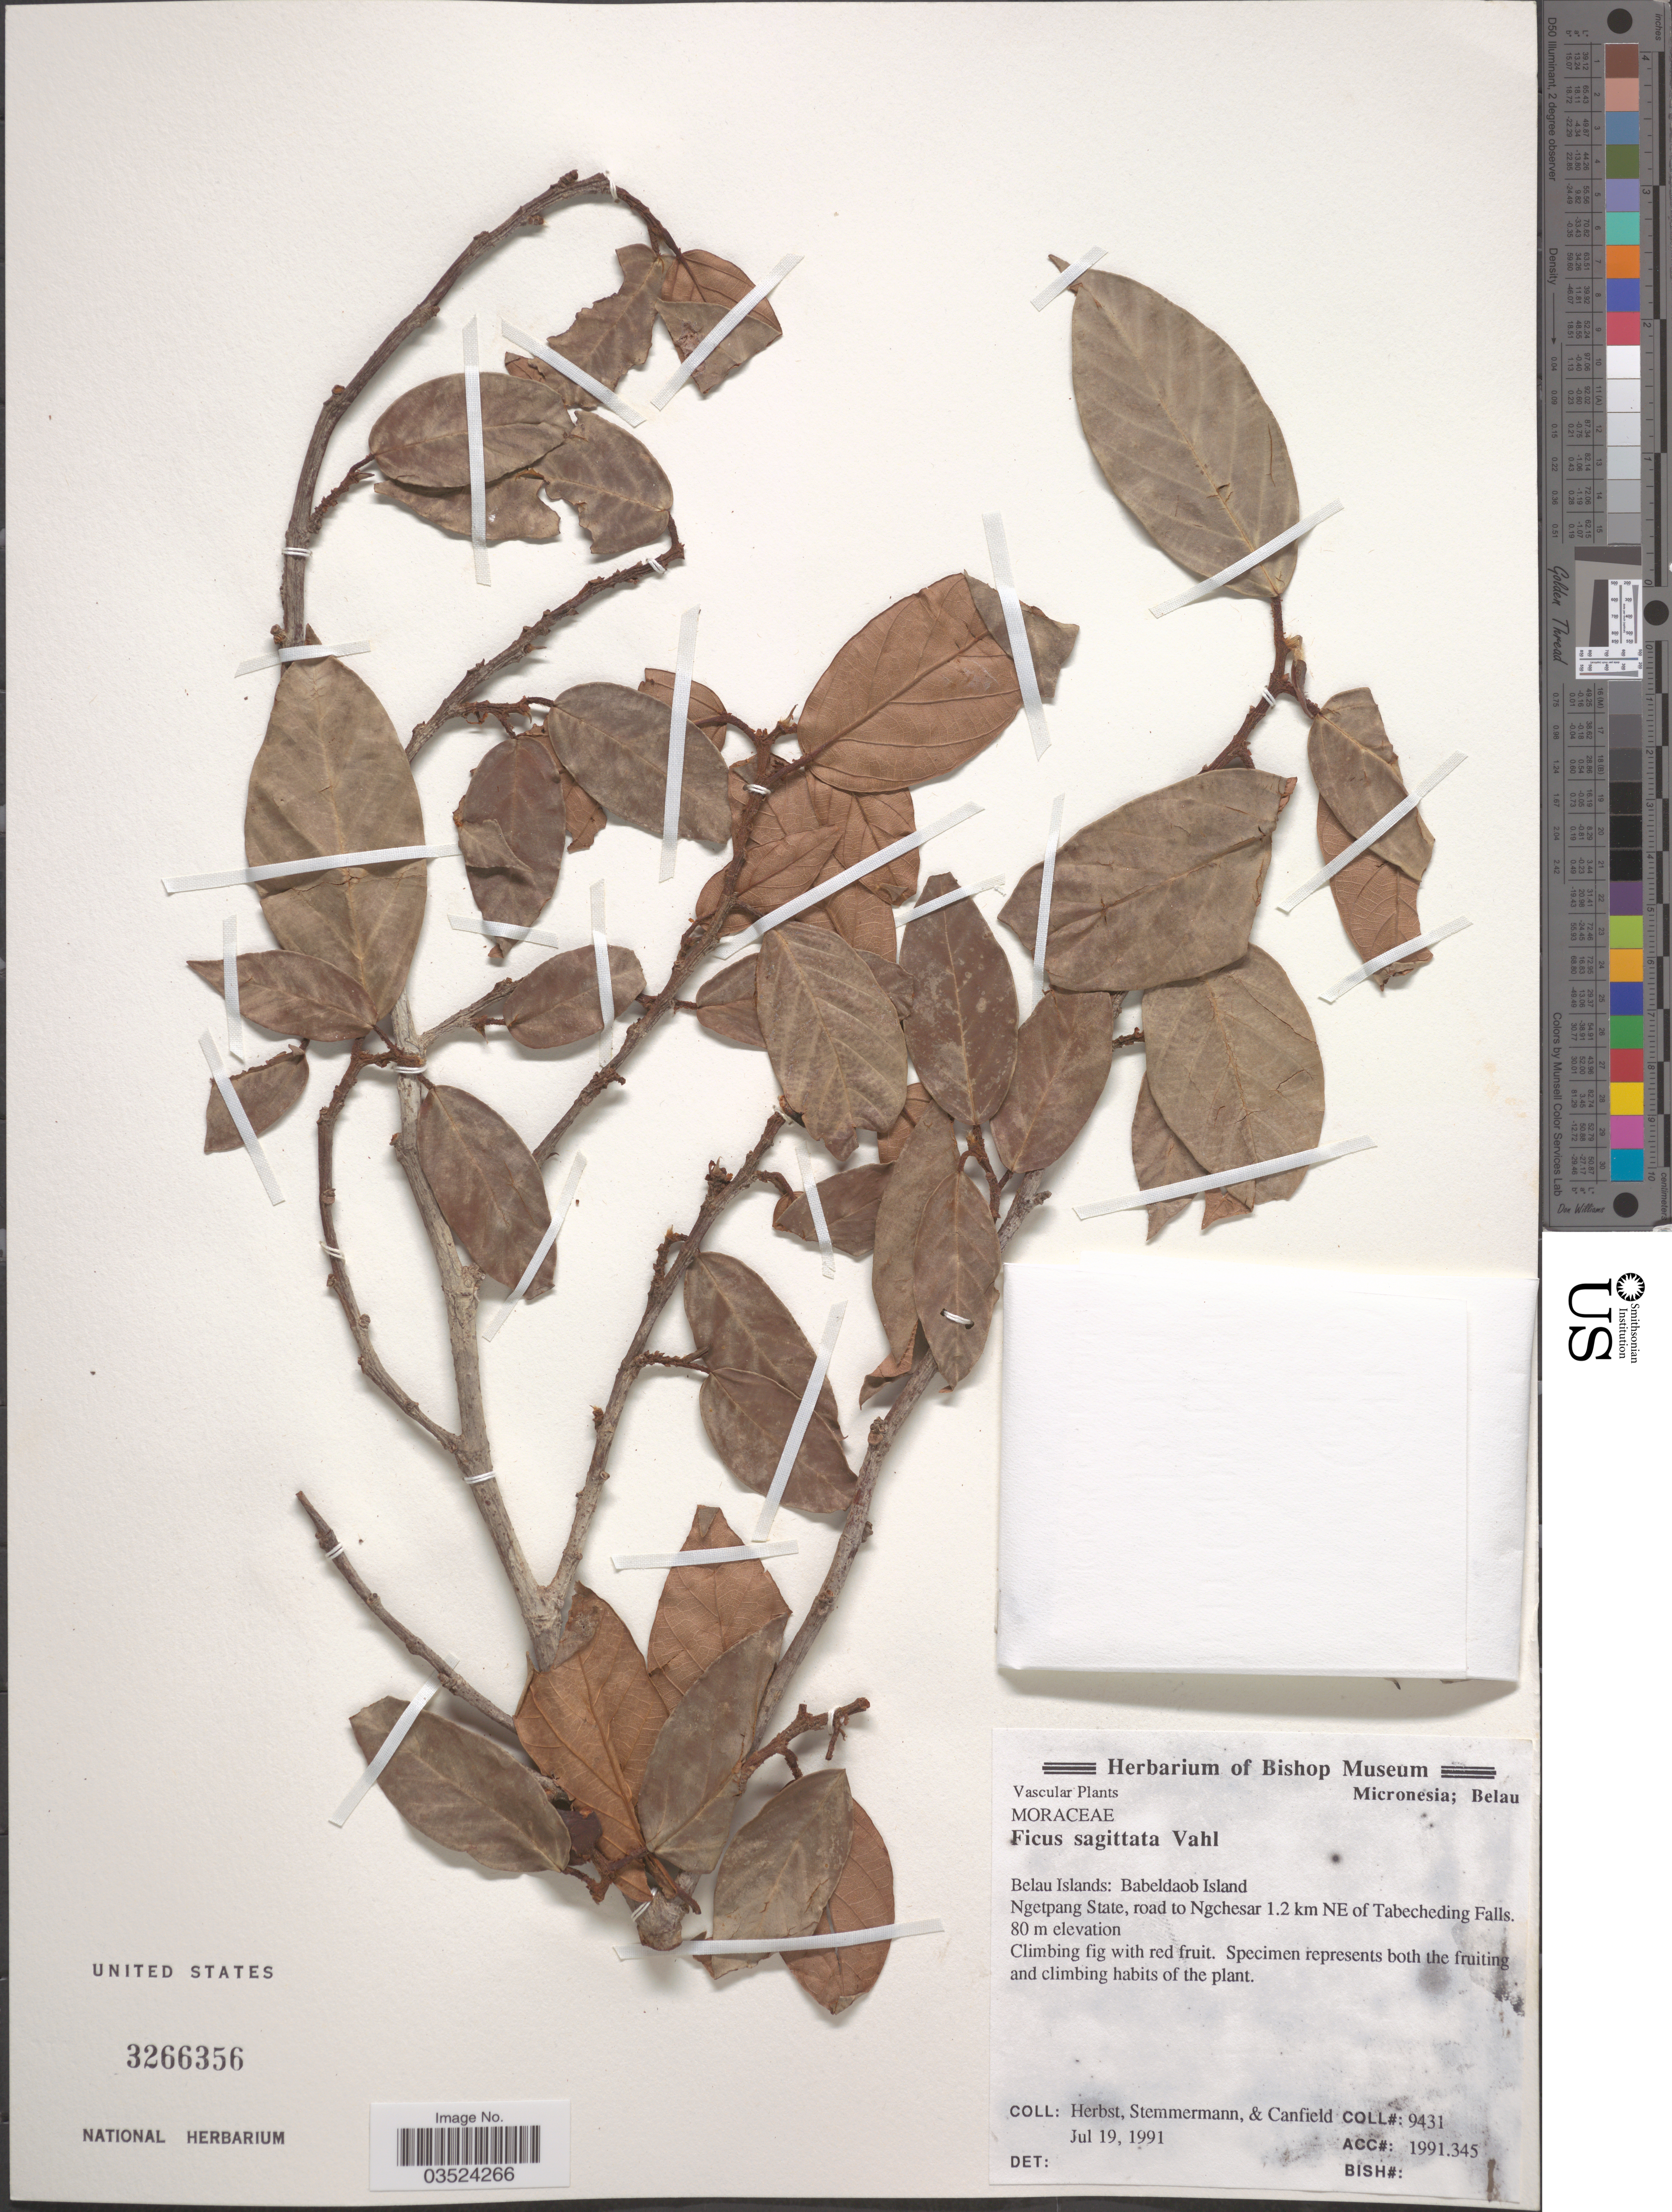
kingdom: Plantae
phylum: Tracheophyta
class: Magnoliopsida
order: Rosales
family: Moraceae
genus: Ficus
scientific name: Ficus sagittata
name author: Vahl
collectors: -. Herbst, -. Stemmermann & -. Canfield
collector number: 9431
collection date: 1991-07-19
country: Palau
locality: Micronesia; Belau.? Belau Islands: Babeldaob Island. Ngetpang State, road to Ngchesar 1.2 km NE of Tabecheding Falls.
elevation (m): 80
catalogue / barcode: US 3266356